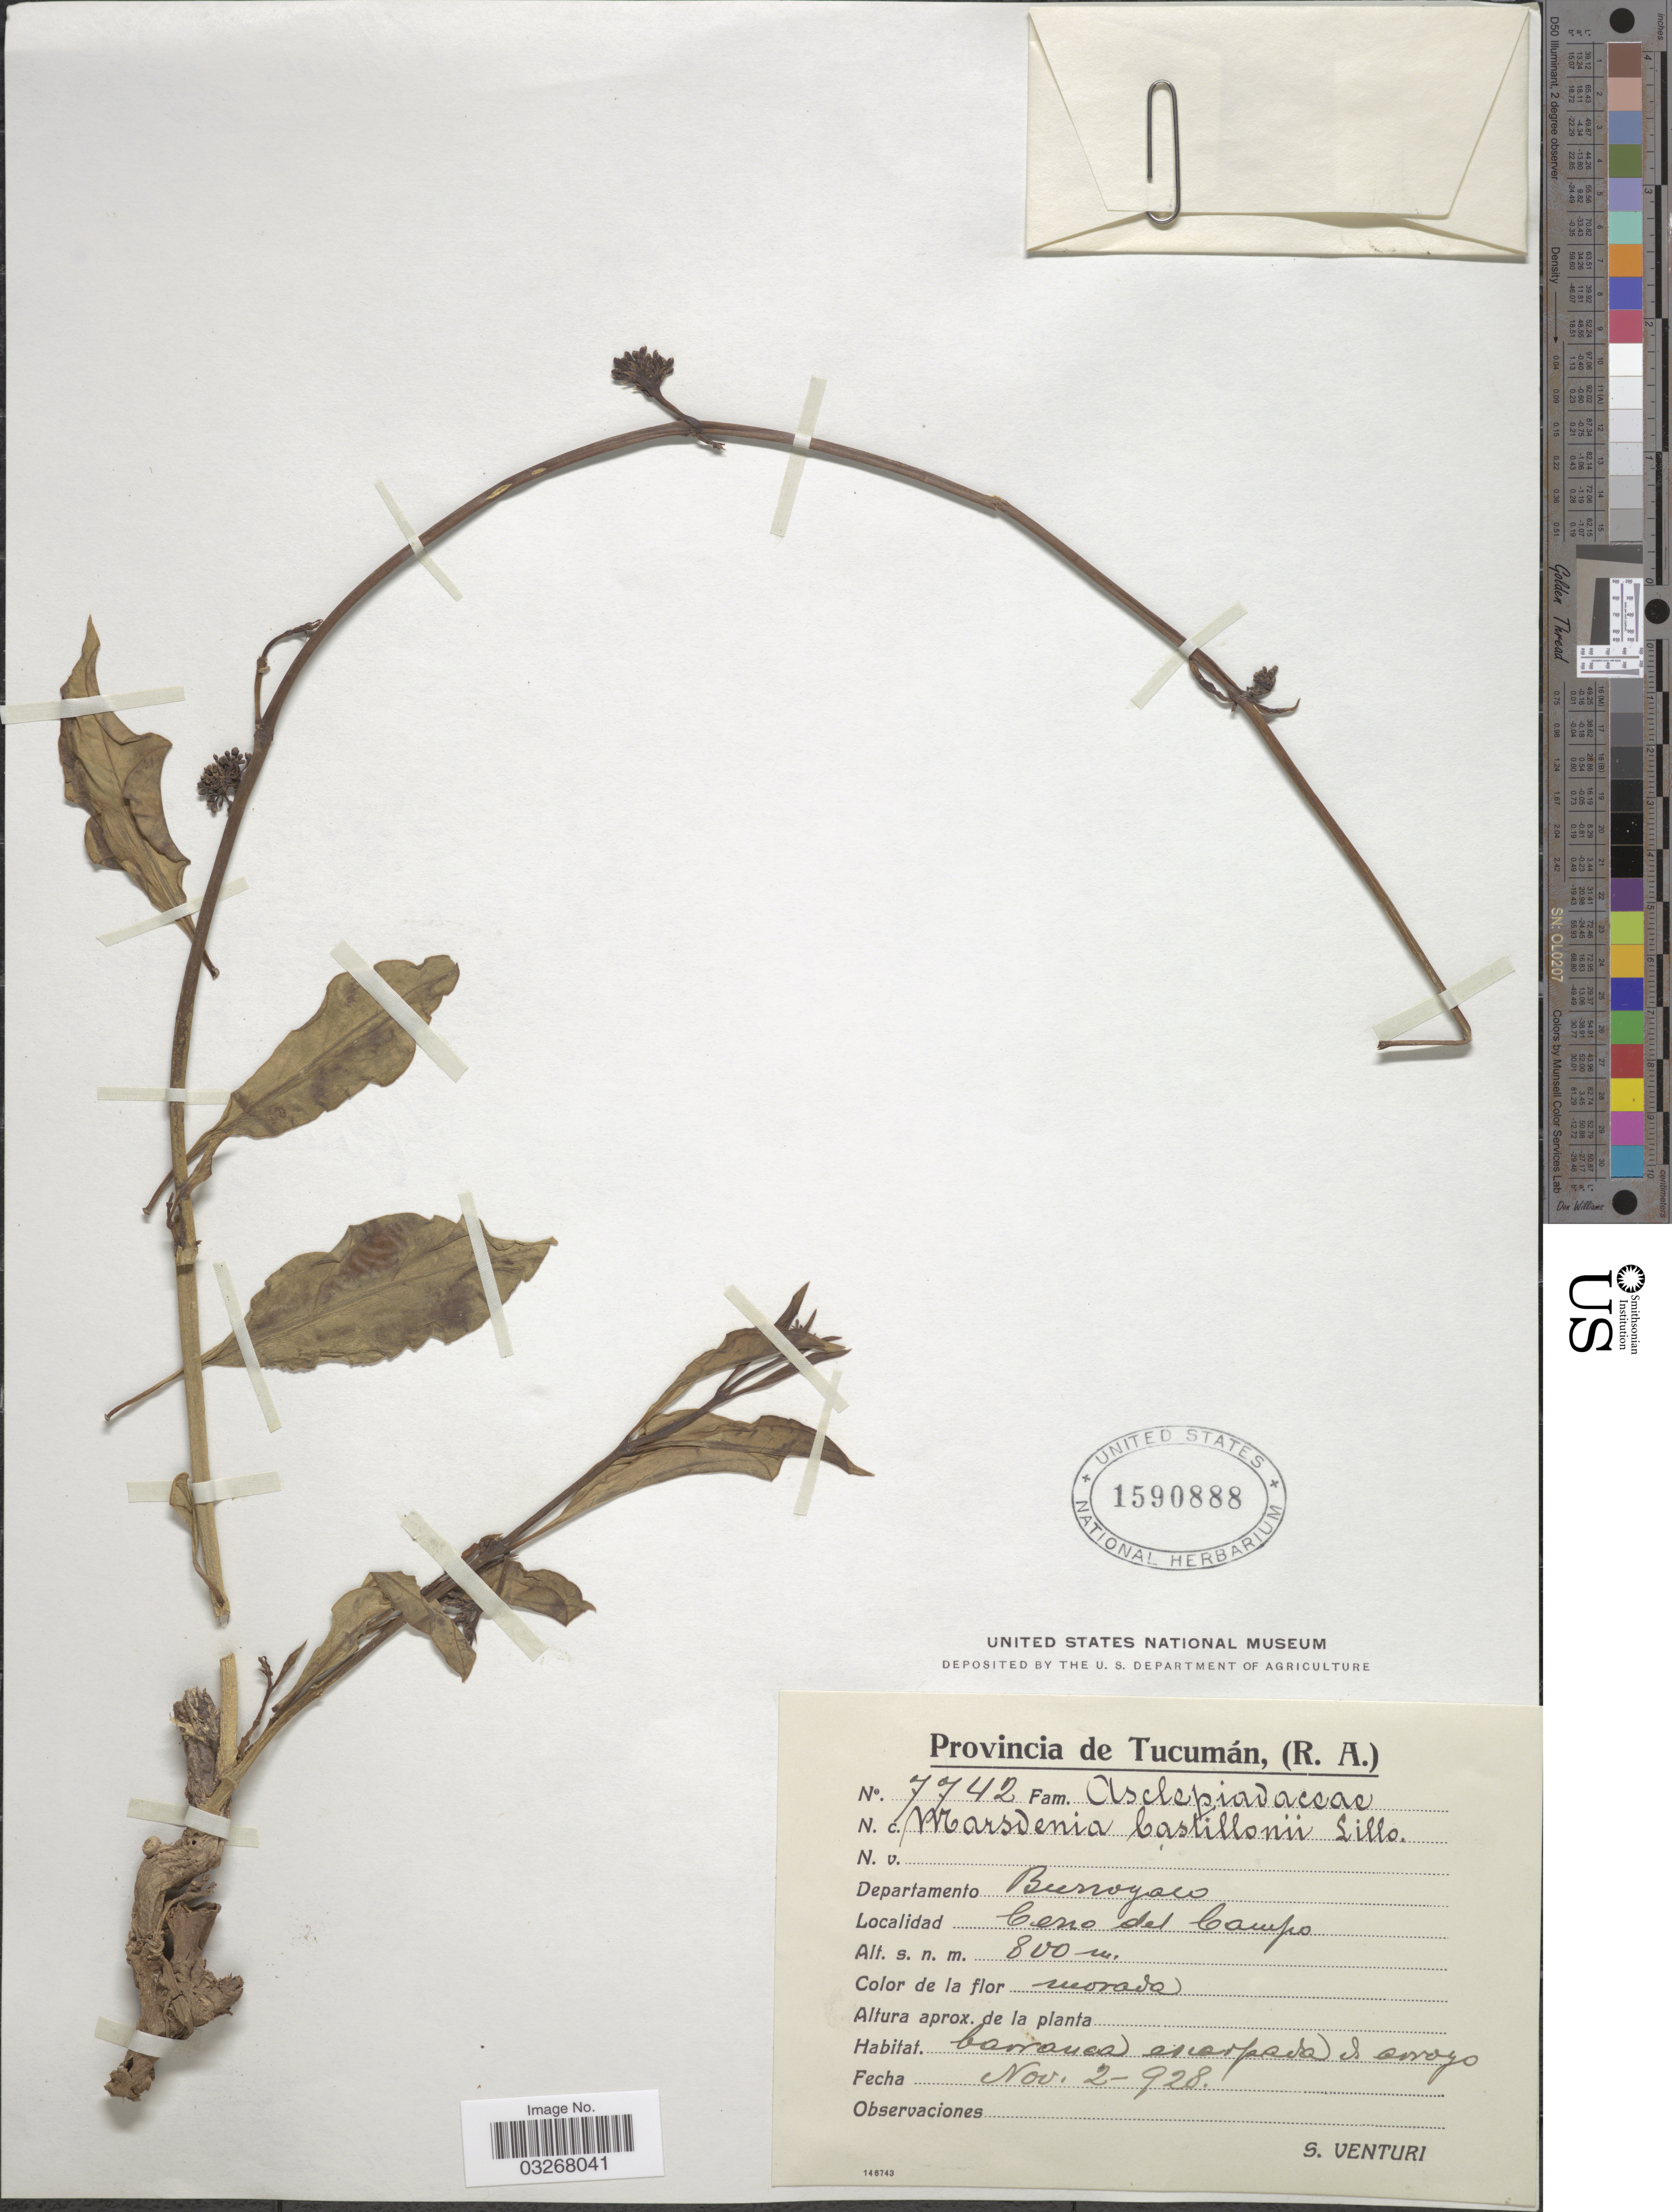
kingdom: Plantae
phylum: Tracheophyta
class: Magnoliopsida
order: Gentianales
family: Apocynaceae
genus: Marsdenia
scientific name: Marsdenia castillonii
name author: Lillo ex T. Mey.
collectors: S. Venturi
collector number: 7742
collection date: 1928-11-02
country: Argentina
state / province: Tucuman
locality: Provincia de Tucumán, (R.A.) Departamento Burroyaco, Cerro del Campo.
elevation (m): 800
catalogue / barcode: US 1590888